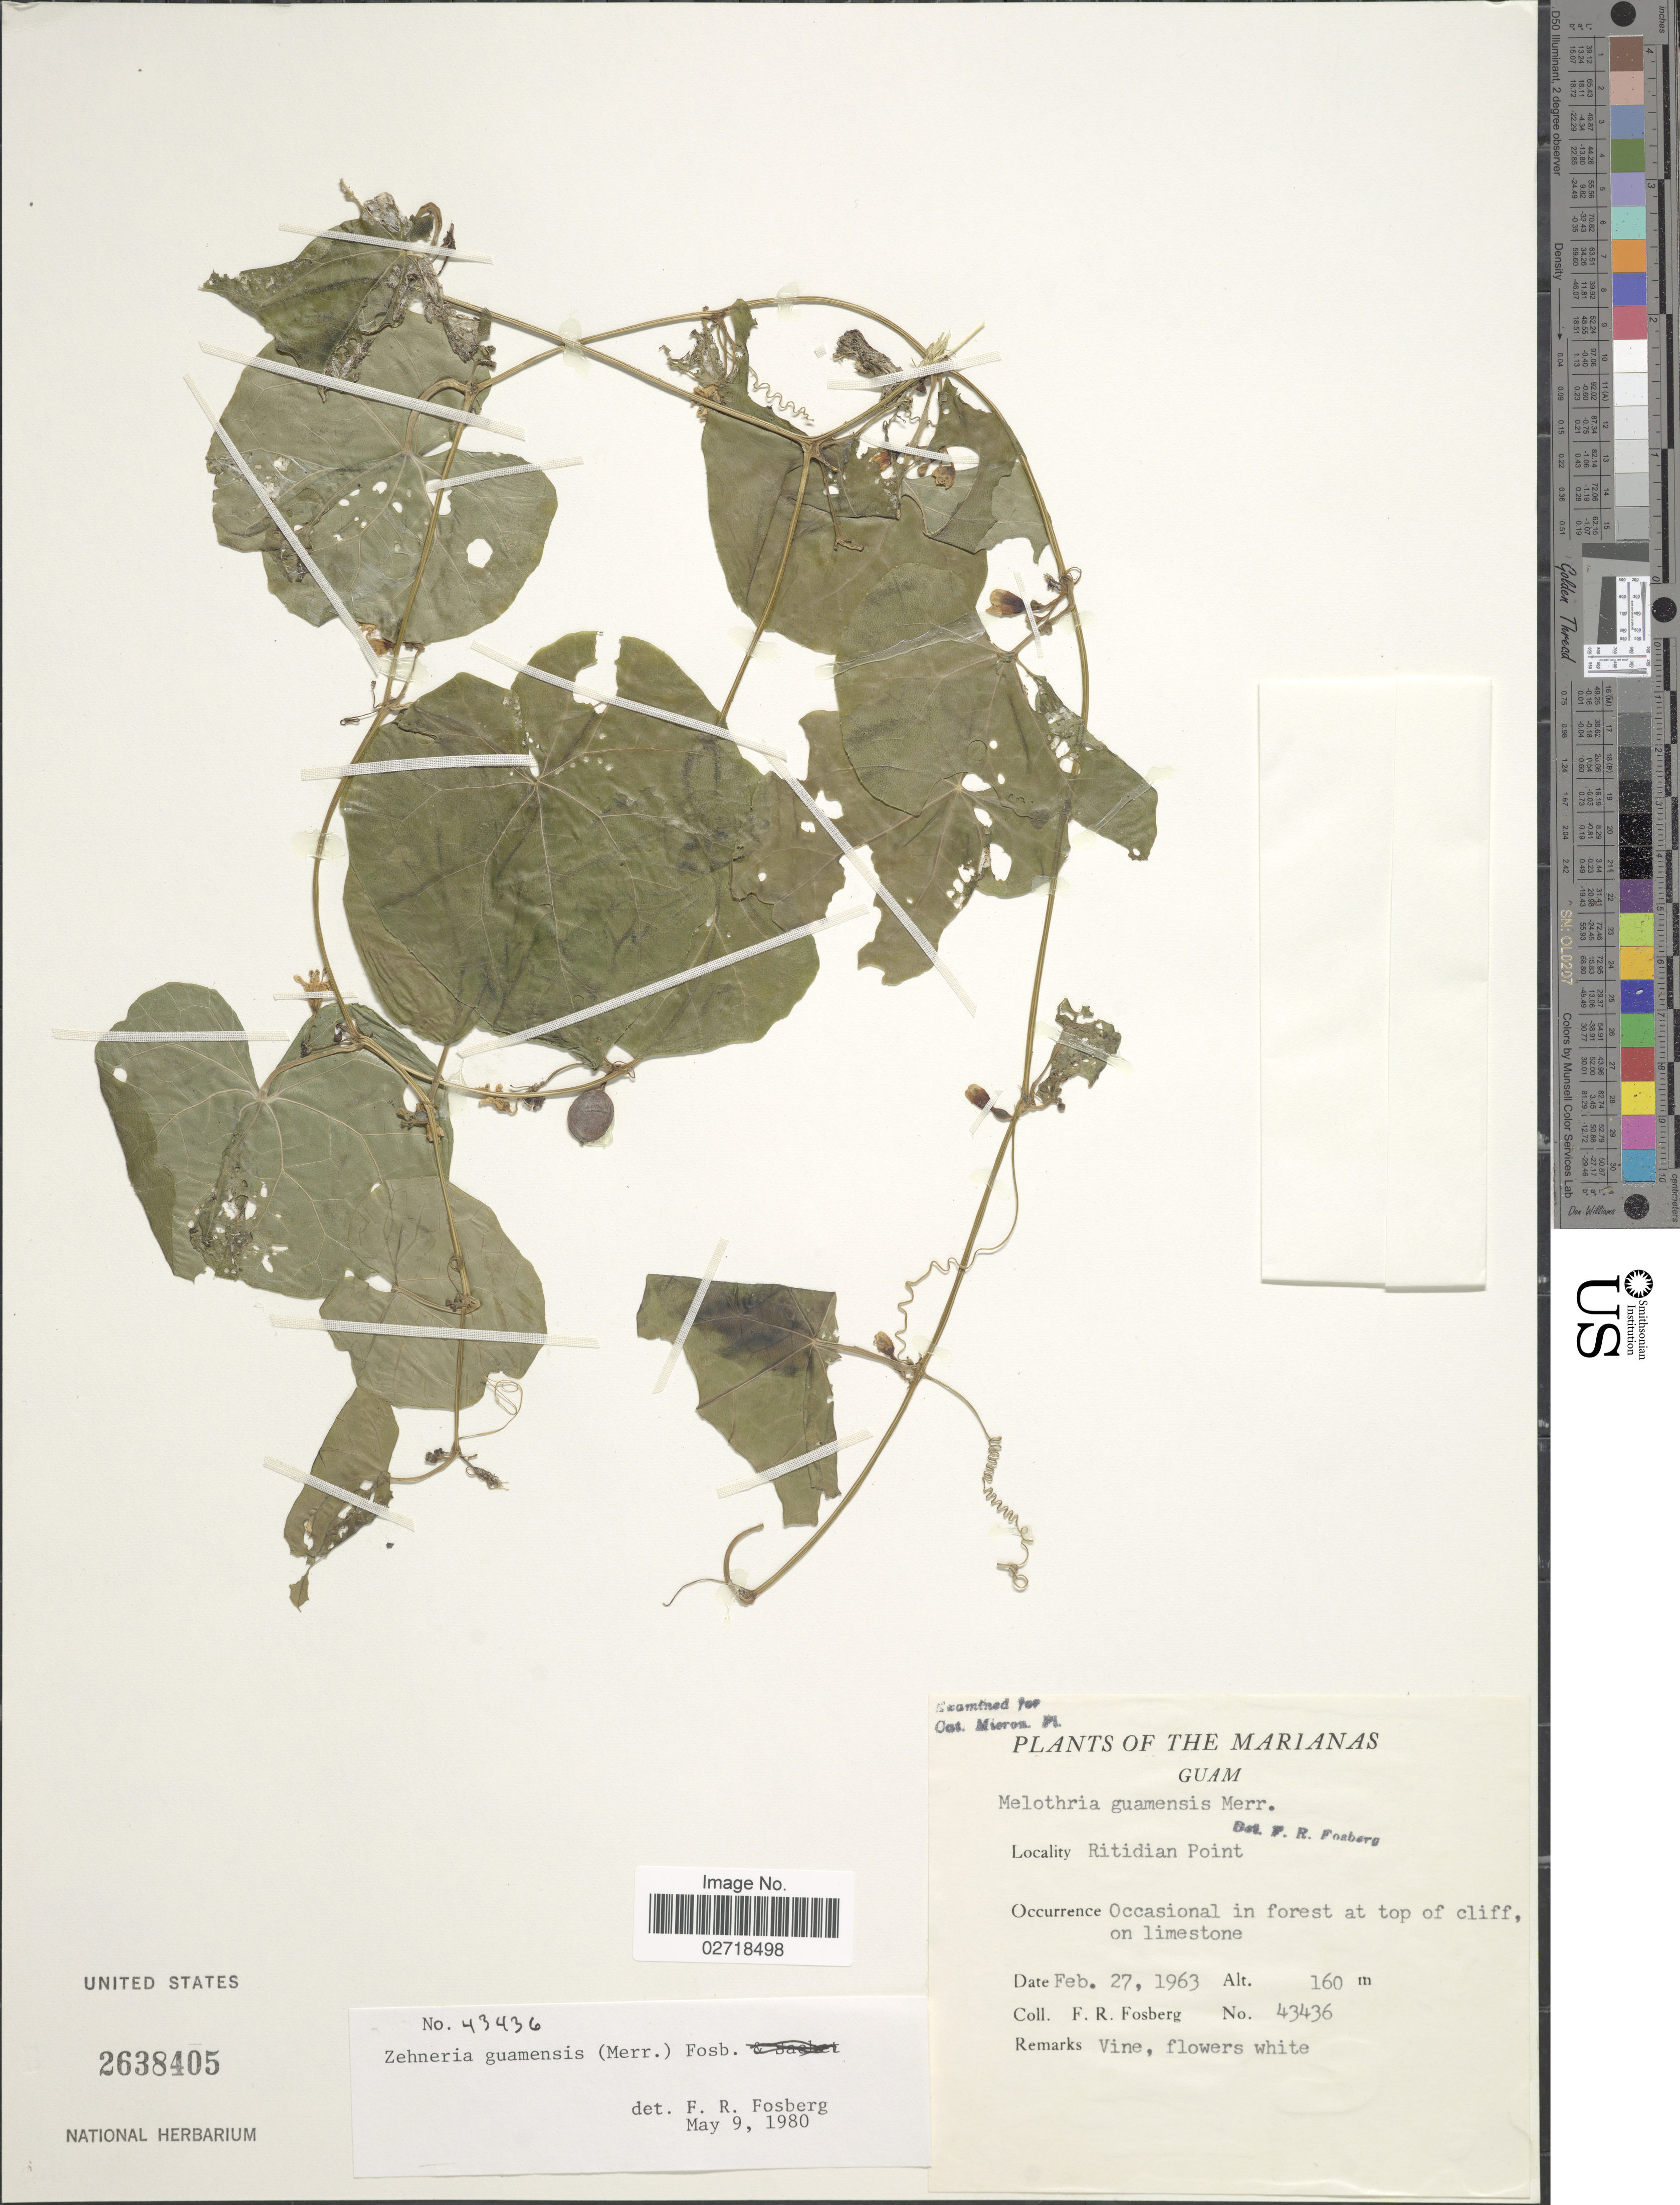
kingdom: Plantae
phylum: Tracheophyta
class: Magnoliopsida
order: Cucurbitales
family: Cucurbitaceae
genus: Zehneria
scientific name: Zehneria guamensis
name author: Merr.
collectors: F. R. Fosberg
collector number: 43436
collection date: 1963-02-27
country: Guam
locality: The Marianas, Guam, Ritidian Point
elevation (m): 160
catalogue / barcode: US 2638405